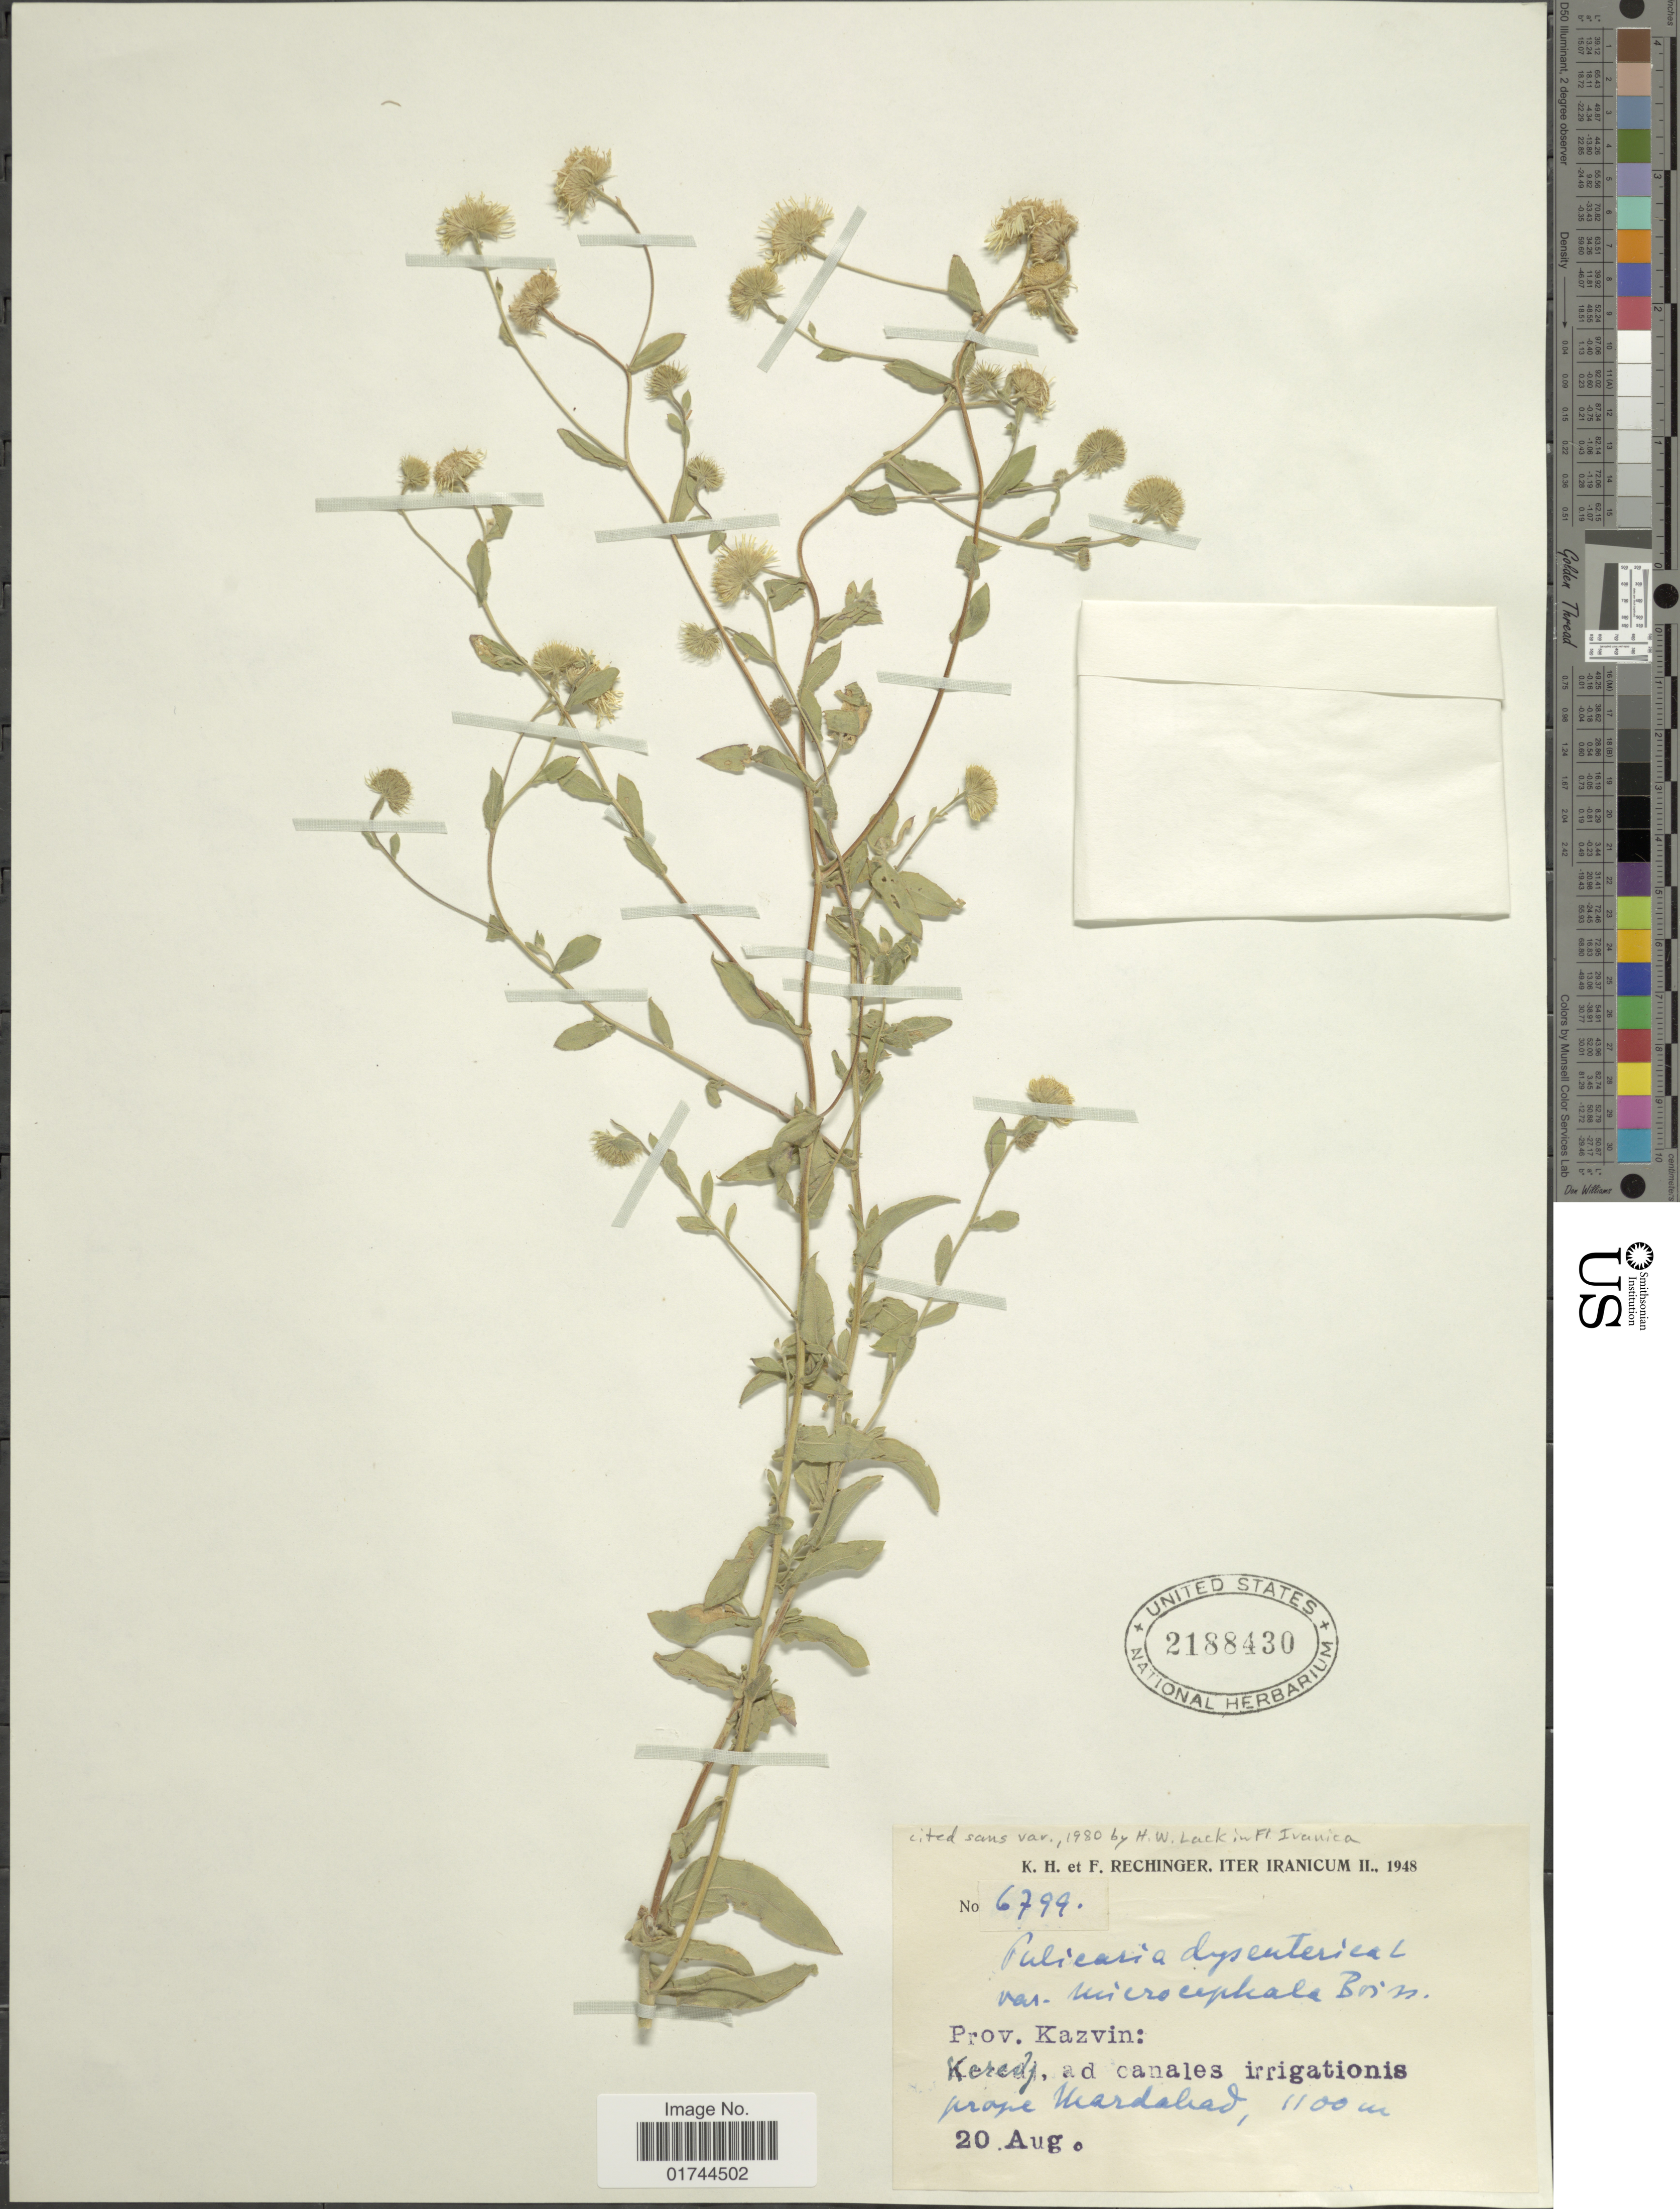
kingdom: Plantae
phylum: Tracheophyta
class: Magnoliopsida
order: Asterales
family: Asteraceae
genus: Pulicaria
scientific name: Pulicaria dysenterica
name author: (L.) Bernh.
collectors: K. H. Rechinger & F. Rechinger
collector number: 6799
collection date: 1948-08-20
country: Iran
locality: Prov. Kazvin: Keredj, ad canales irrigationis, Prope Neardahad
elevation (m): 1100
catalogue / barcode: US 2188430